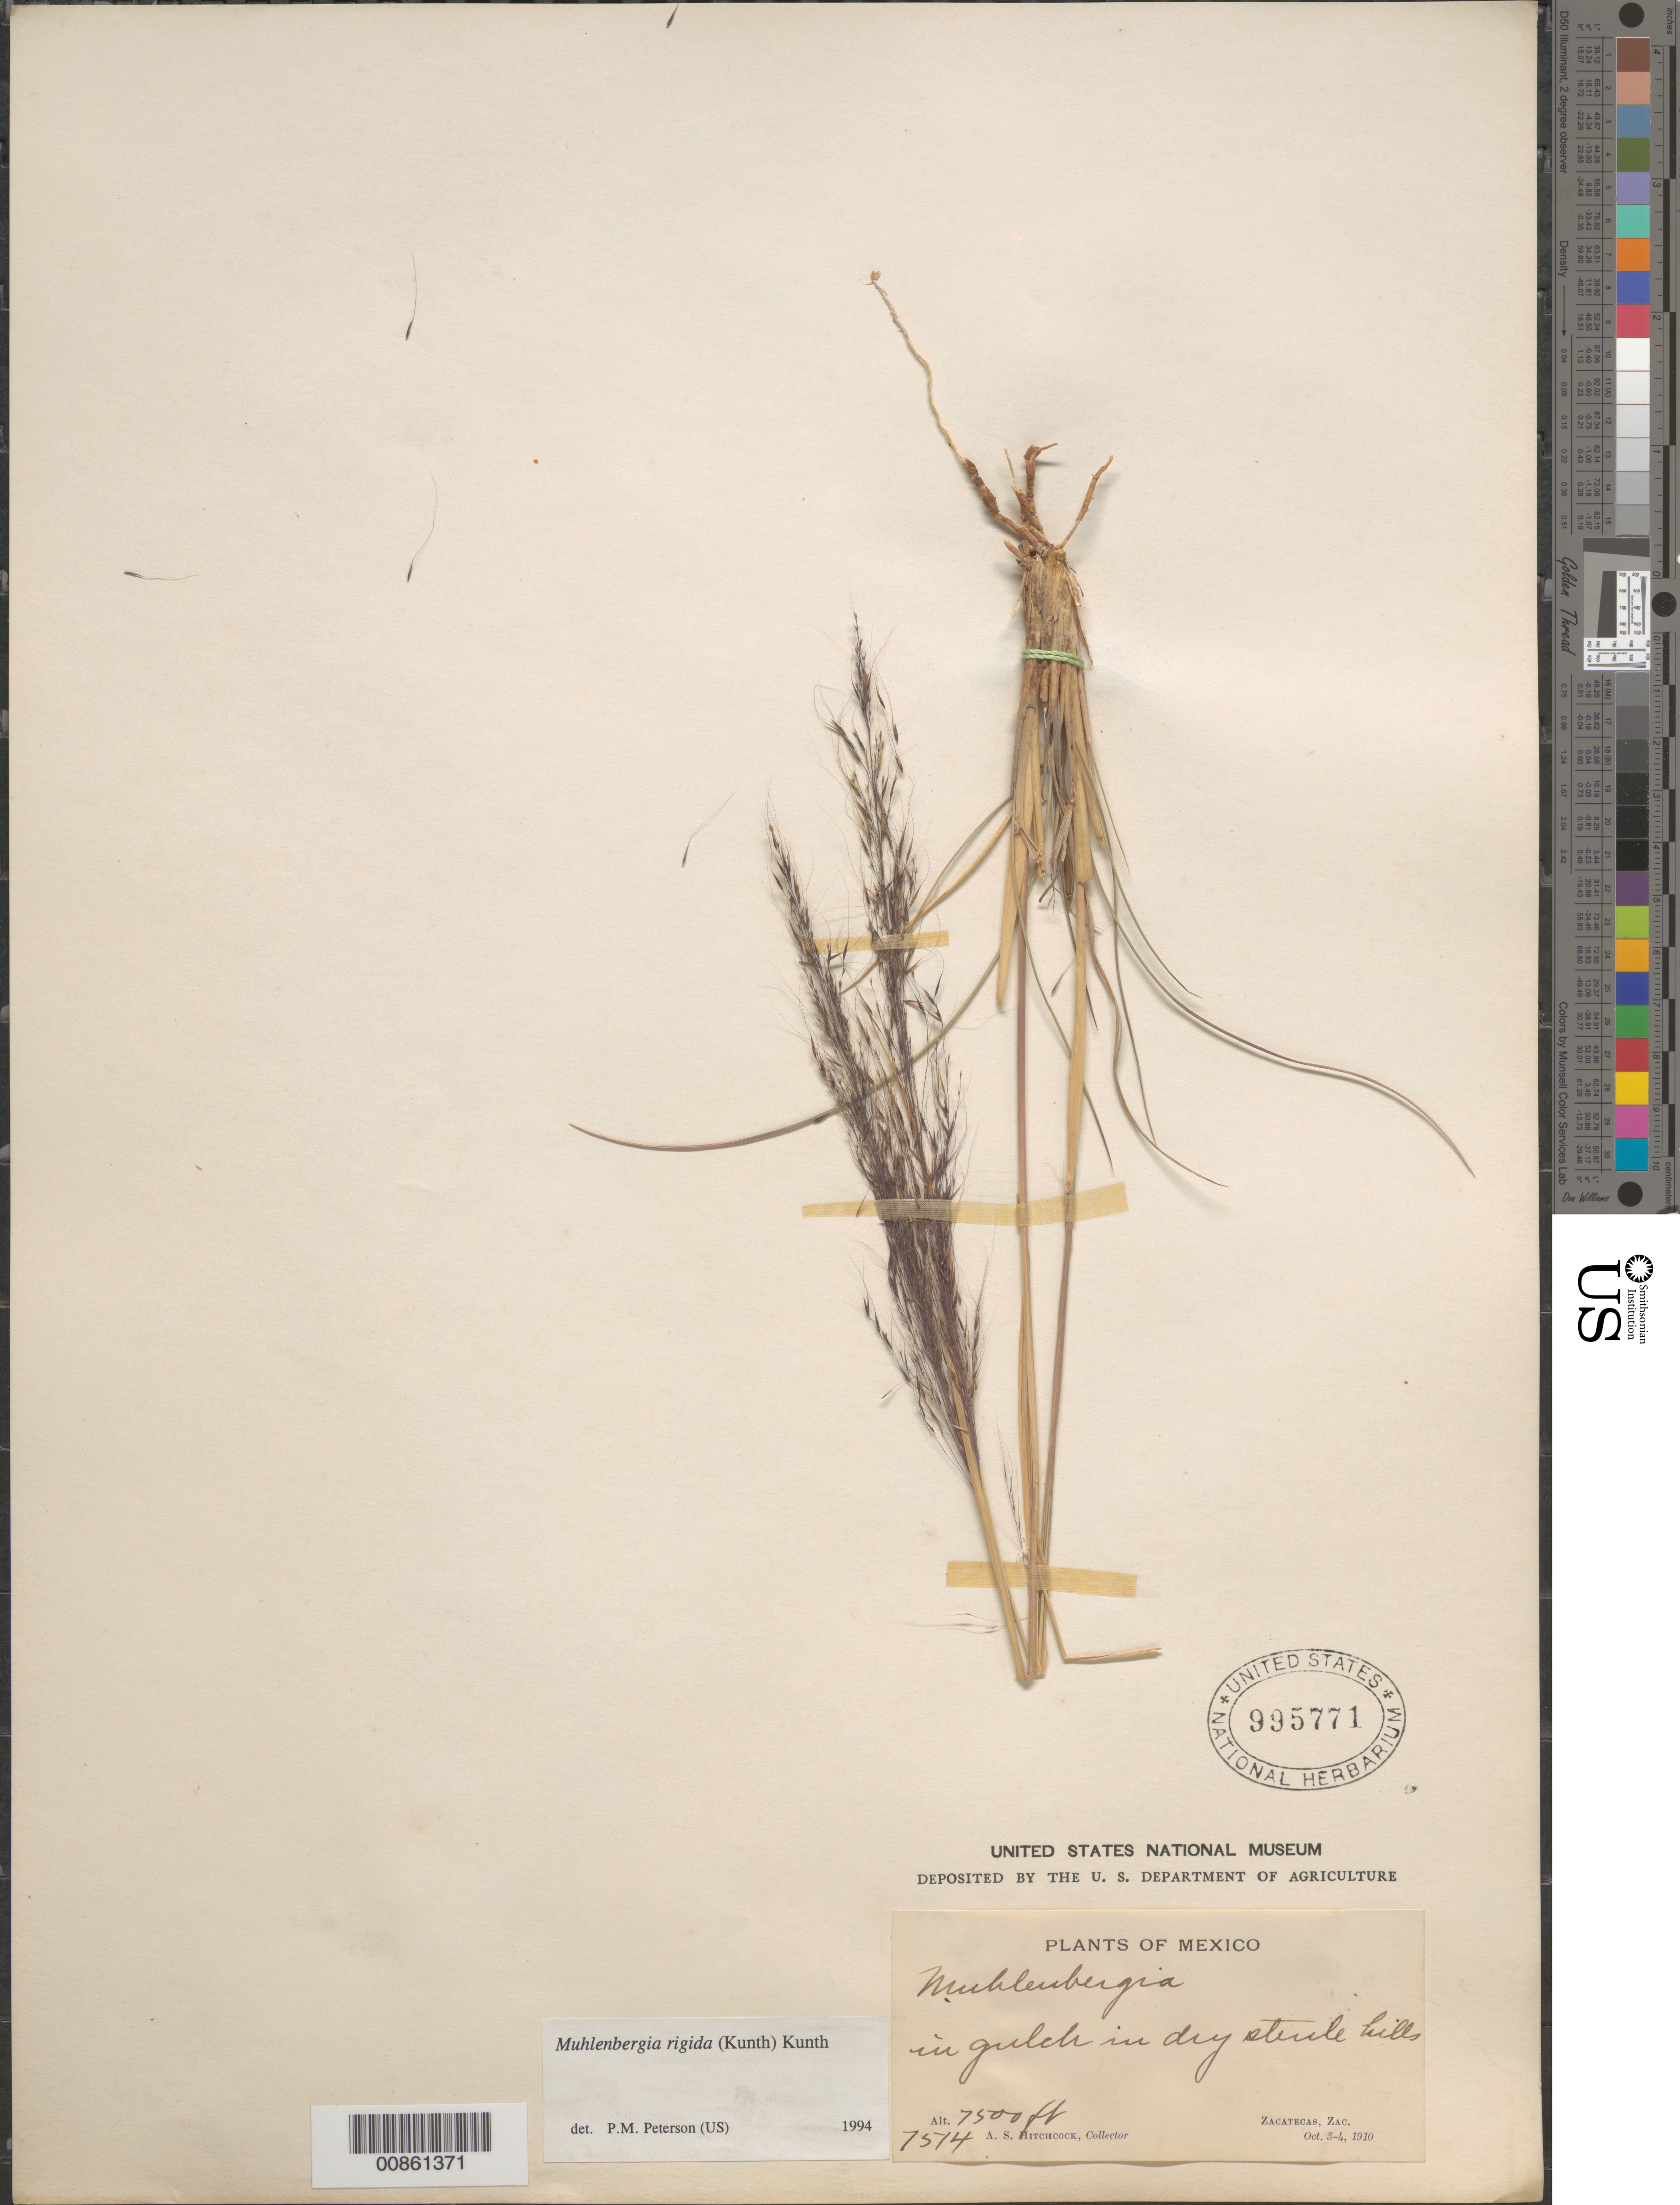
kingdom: Plantae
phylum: Tracheophyta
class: Liliopsida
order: Poales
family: Poaceae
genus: Muhlenbergia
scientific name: Muhlenbergia rigida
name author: (Kunth) Kunth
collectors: A. S. Hitchcock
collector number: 7514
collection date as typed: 03 Oct 1910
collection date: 1910-10-03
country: Mexico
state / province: Zacatecas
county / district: Zacatecas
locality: Zacatecas, mpio. Zacatecas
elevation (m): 2286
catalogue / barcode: US 995771